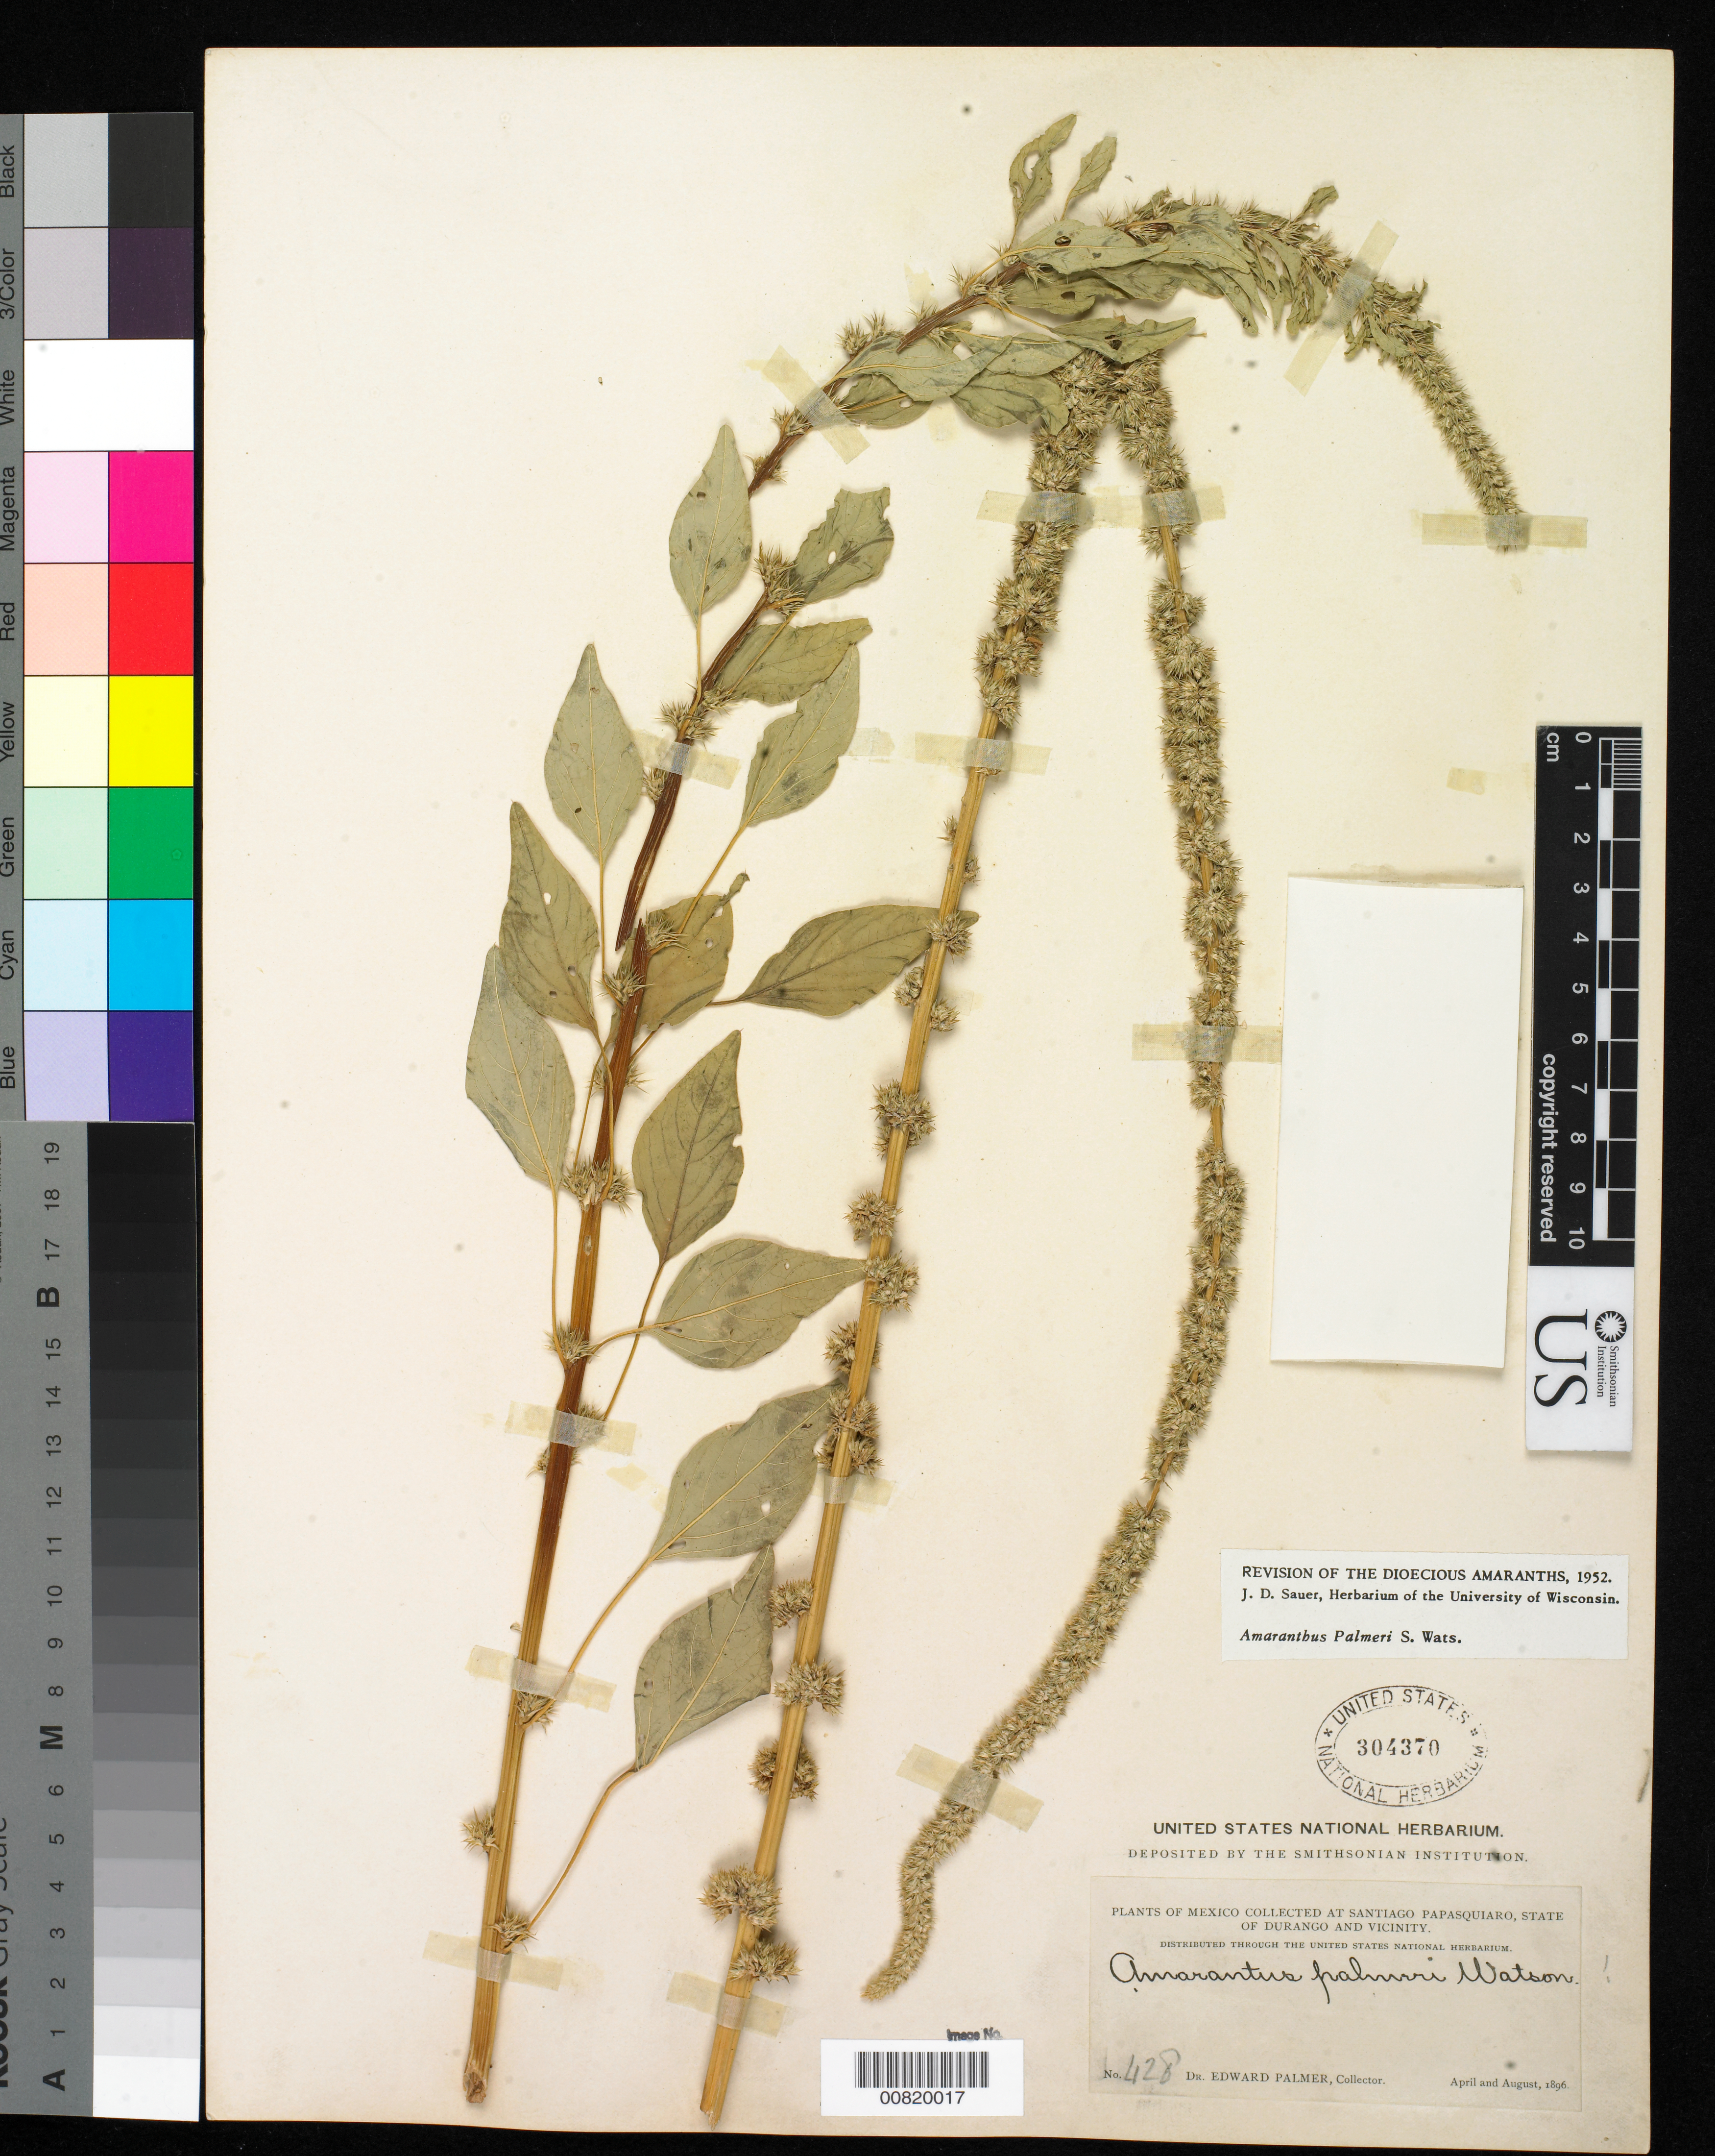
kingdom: Plantae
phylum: Tracheophyta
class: Magnoliopsida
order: Caryophyllales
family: Amaranthaceae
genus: Amaranthus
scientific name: Amaranthus palmeri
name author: S. Watson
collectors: E. Palmer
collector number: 428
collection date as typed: Apr 1896 to -- Aug 1896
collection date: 1896-04/1896-08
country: Mexico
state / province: Durango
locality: Santiago Papasquiaro, Durango and vicinity.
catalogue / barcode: US 304370